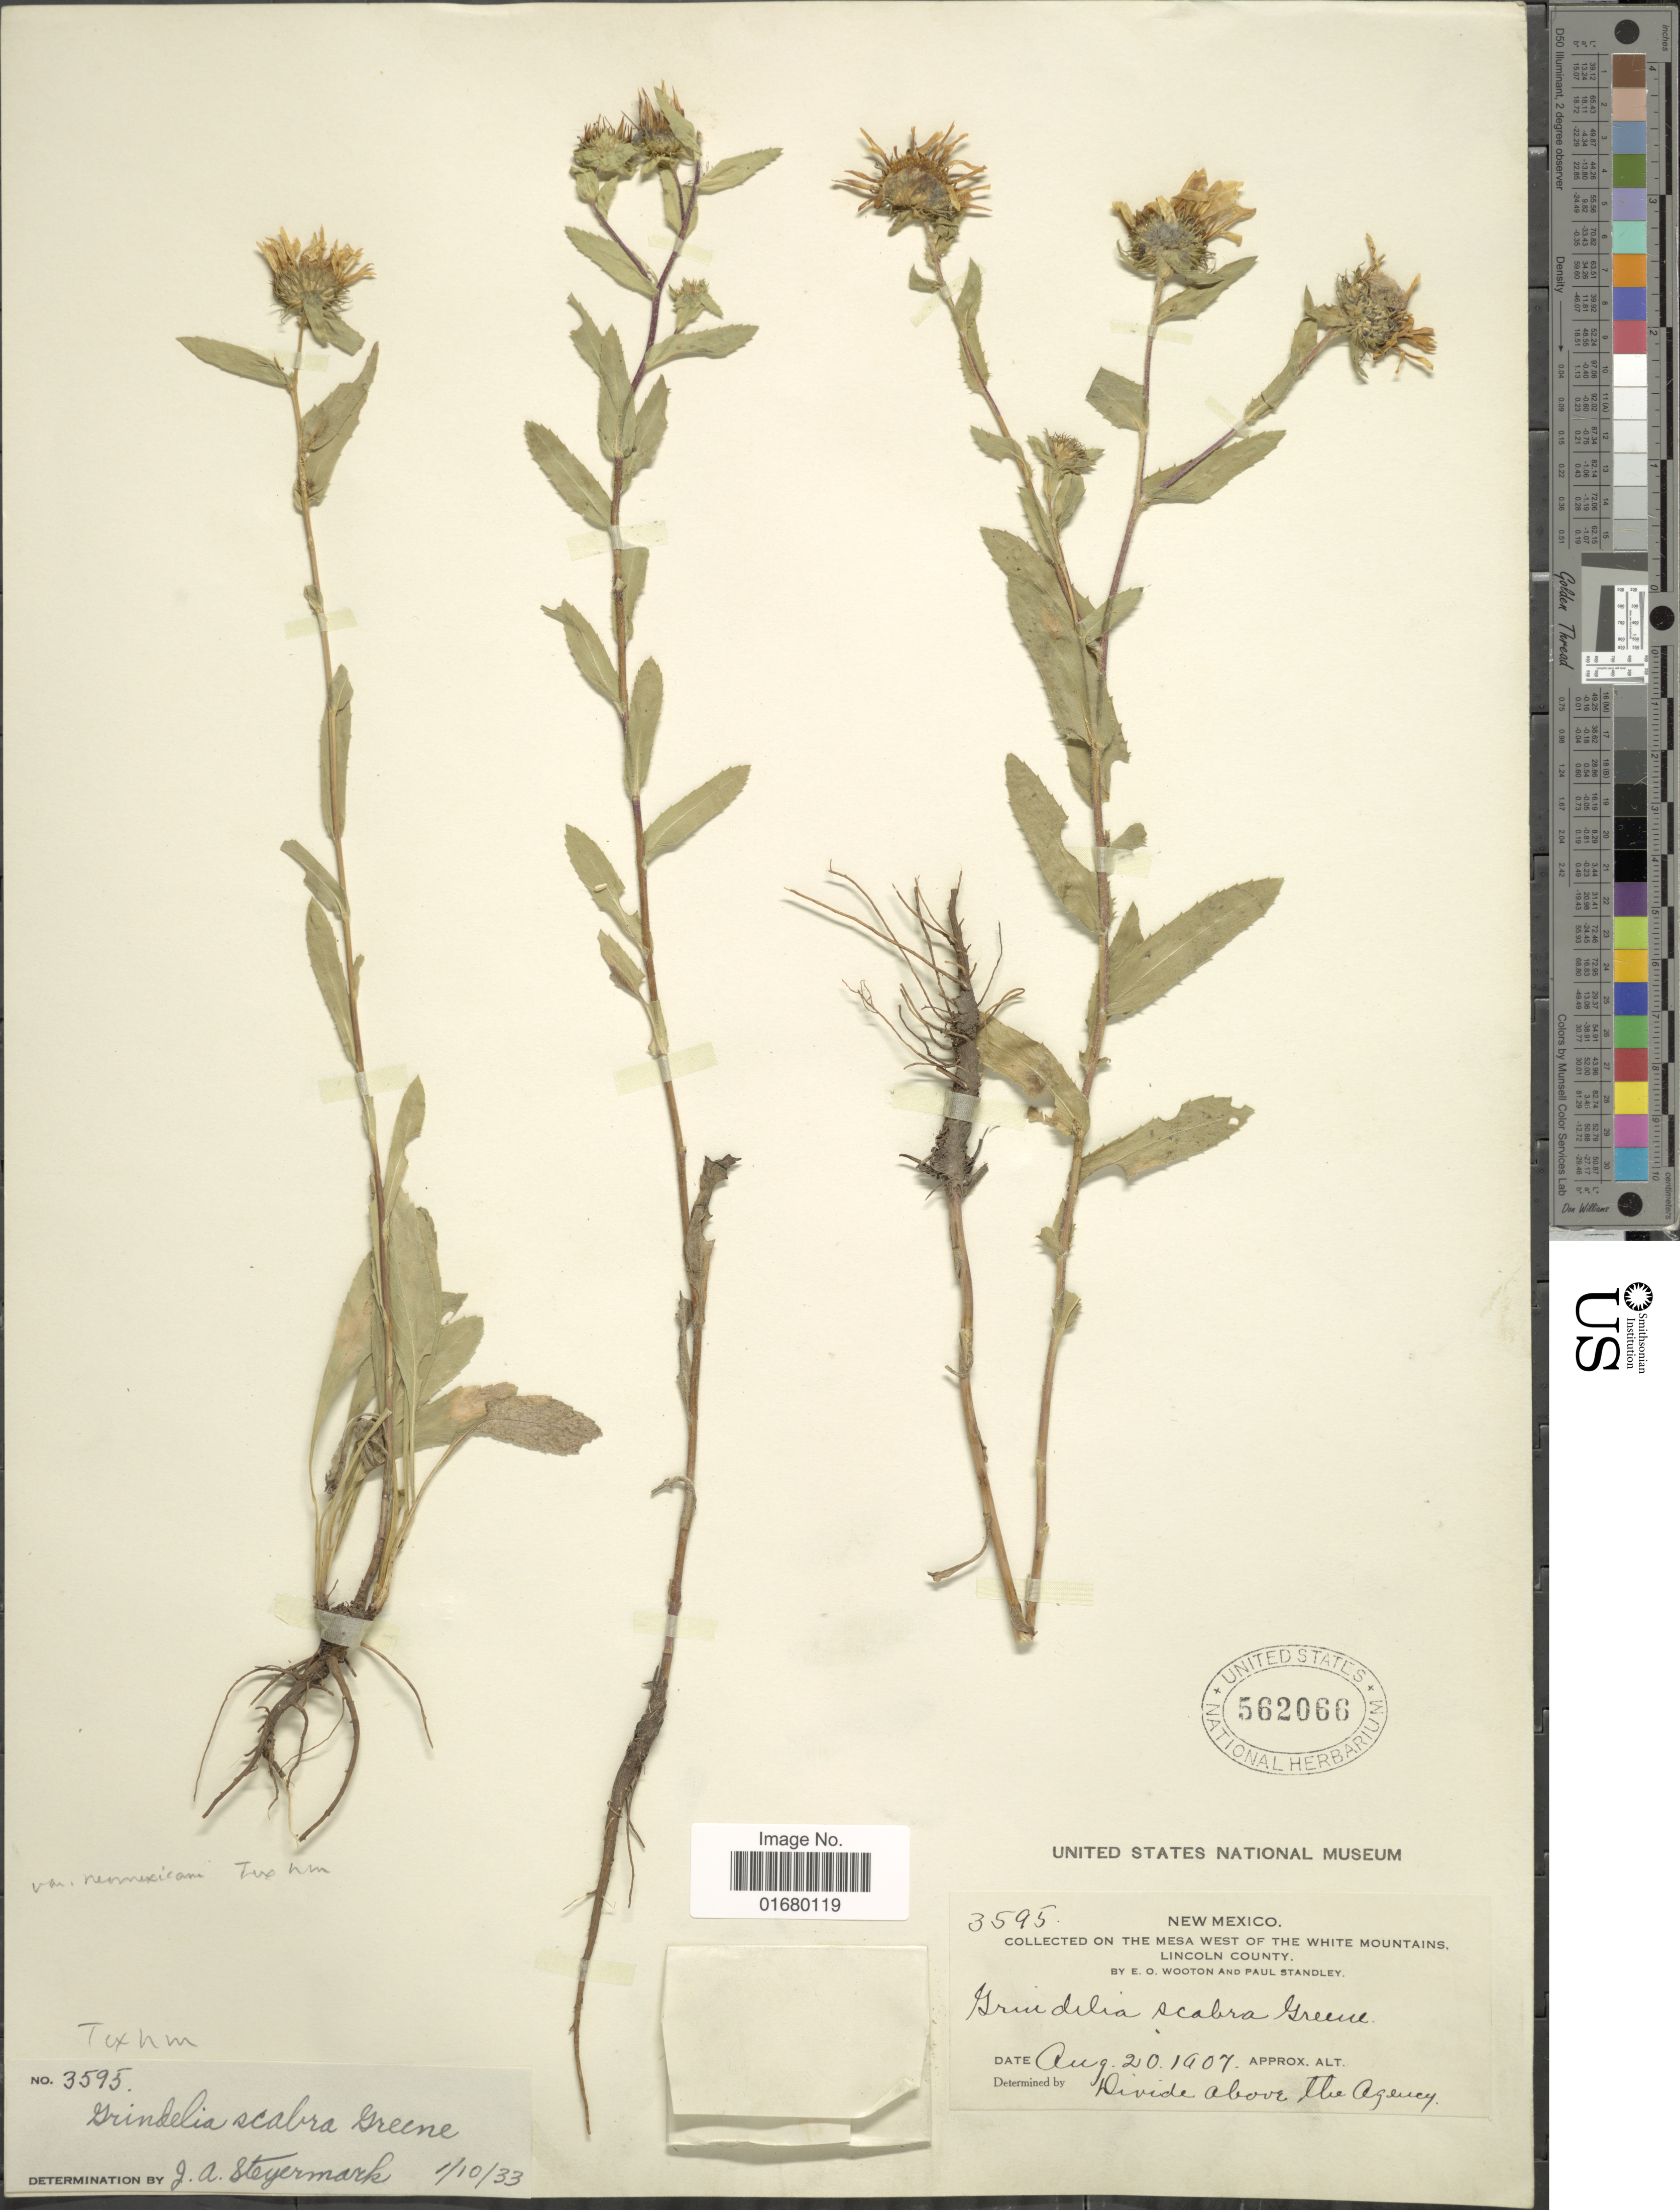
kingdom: Plantae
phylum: Tracheophyta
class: Magnoliopsida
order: Asterales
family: Asteraceae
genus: Grindelia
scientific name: Grindelia scabra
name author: Greene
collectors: E. O. Wooton & P. C. Standley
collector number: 3595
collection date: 1907-08-12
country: United States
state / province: New Mexico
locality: The Mesa west of the White Mountains, Lincoln County.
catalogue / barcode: US 562066